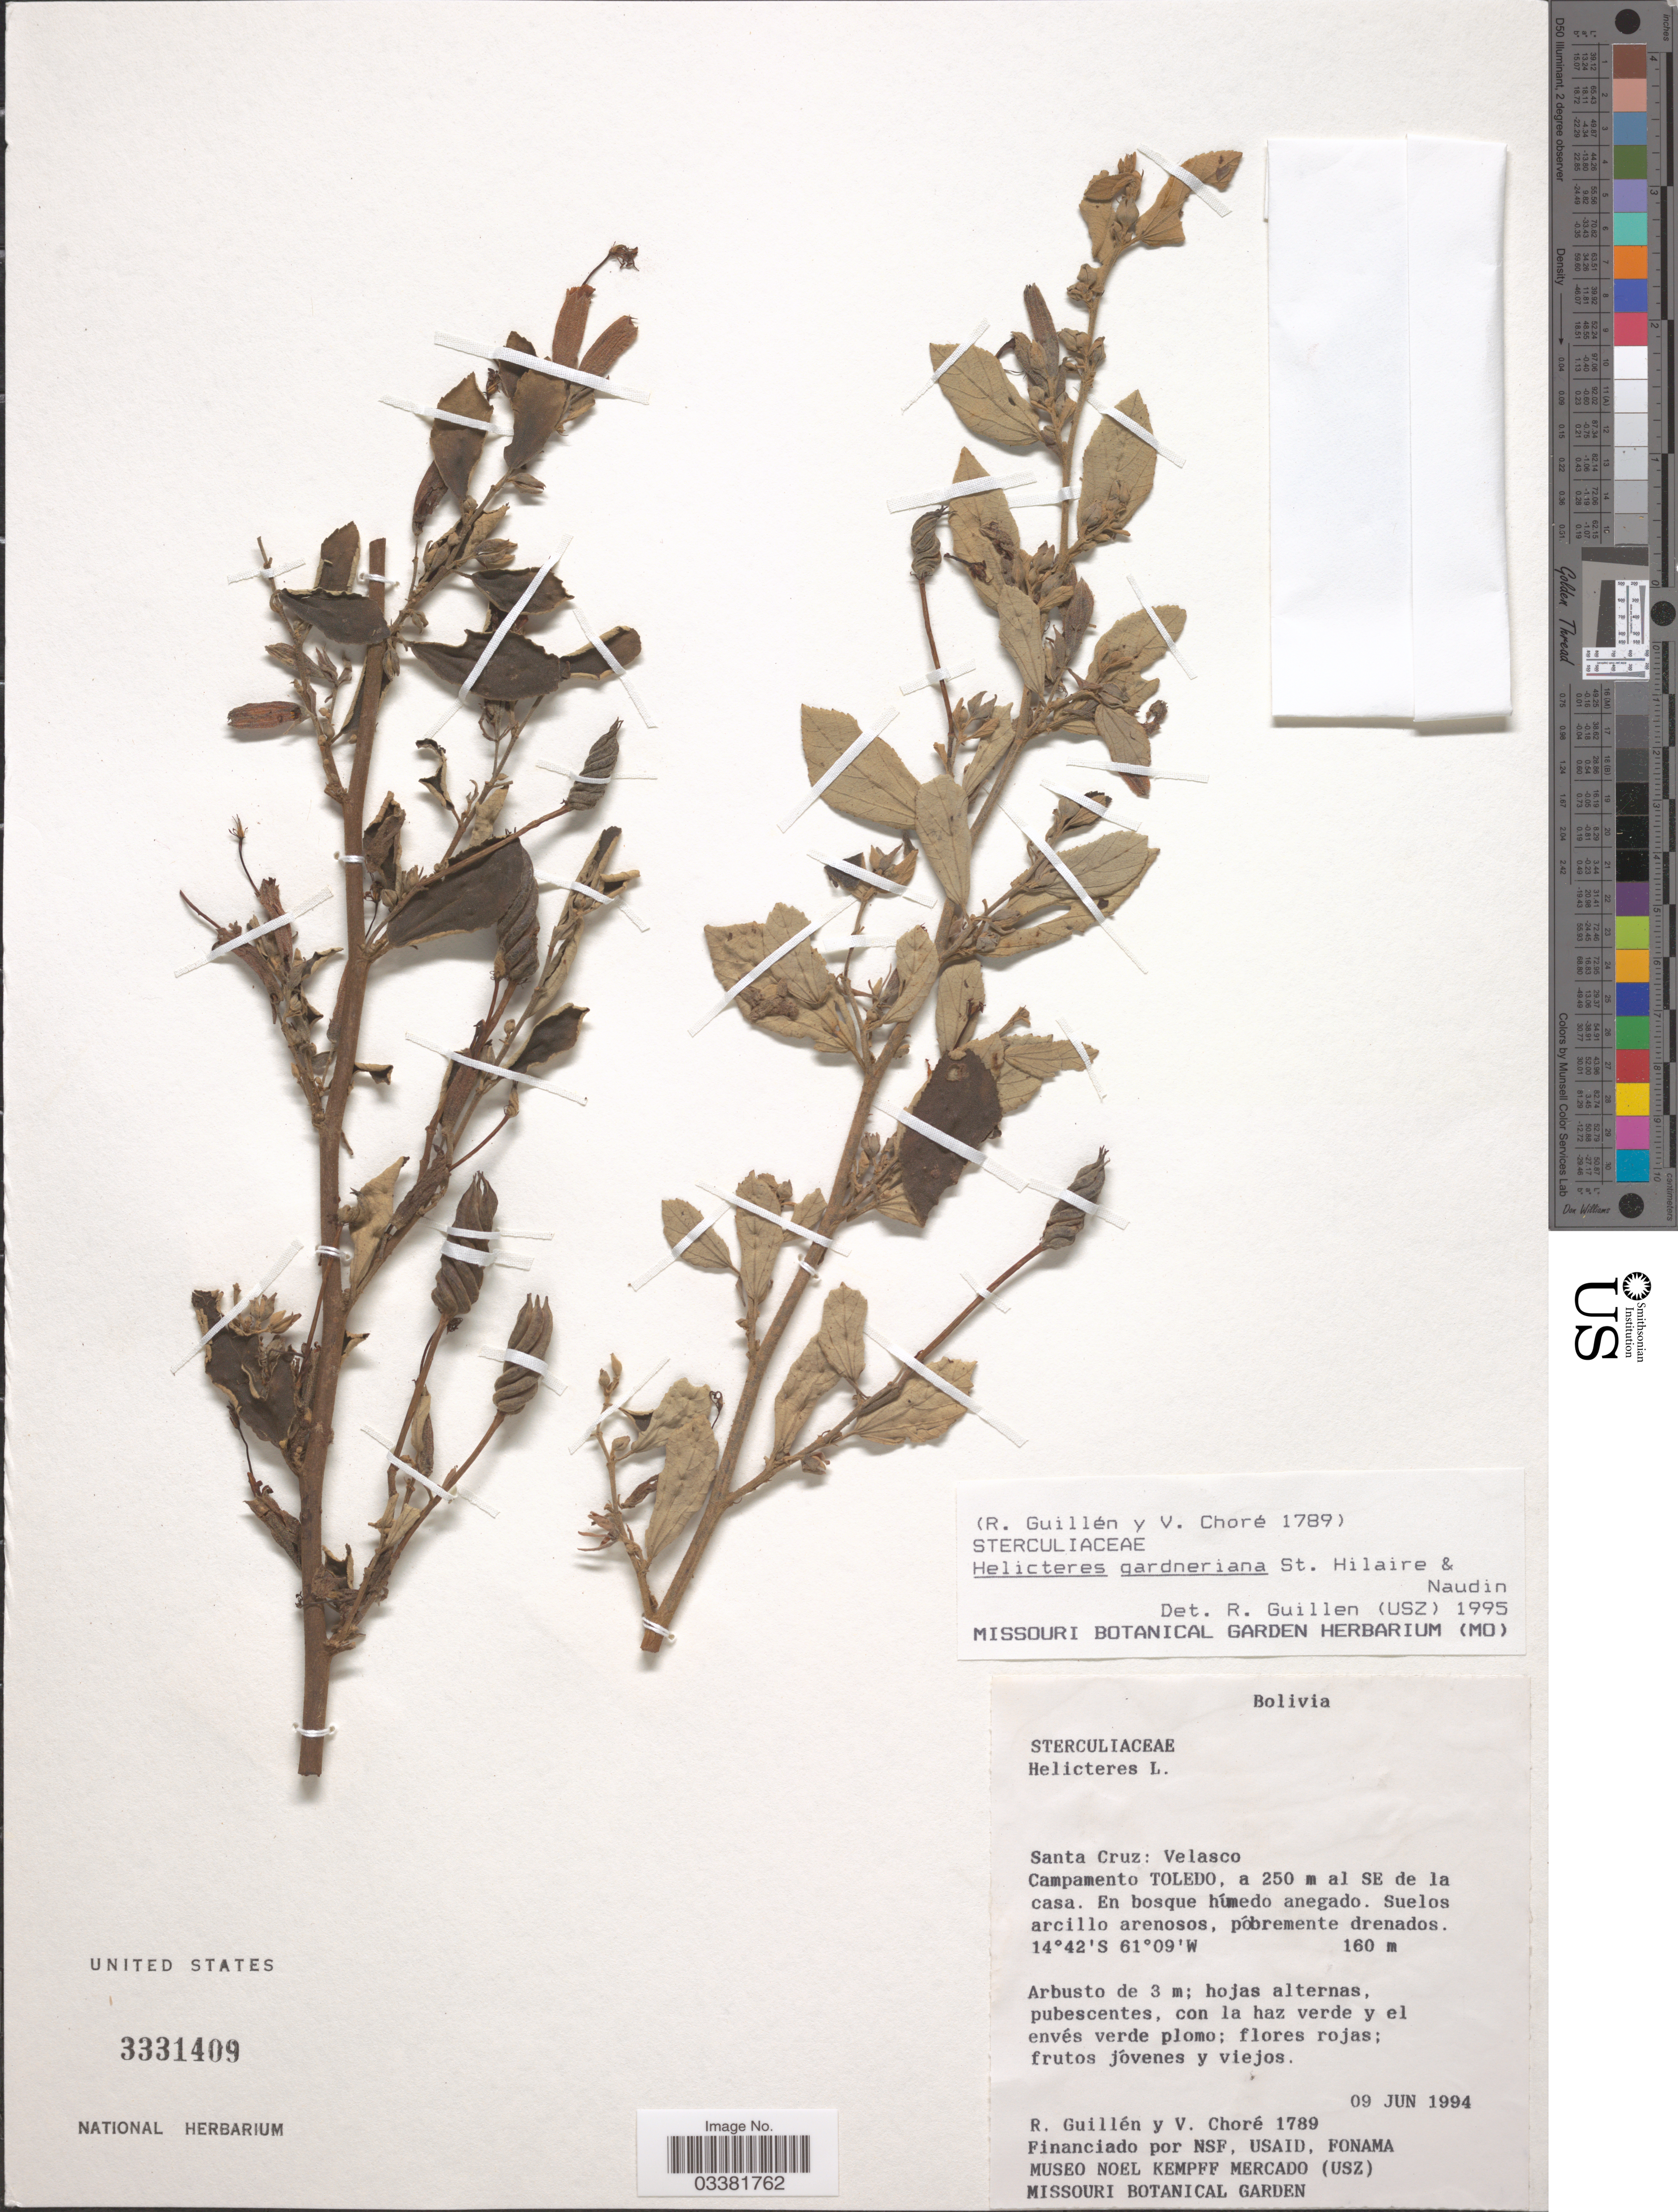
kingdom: Plantae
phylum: Tracheophyta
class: Magnoliopsida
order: Malvales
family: Malvaceae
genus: Helicteres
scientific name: Helicteres gardneriana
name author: A. St.-Hil. & Naudin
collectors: R. Guillen & V. Chore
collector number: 1789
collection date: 1994-06-09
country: Bolivia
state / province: Santa Cruz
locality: Velasco. Campamento Toledo, a 250 m al SE de la casa.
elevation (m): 160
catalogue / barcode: US 3331409